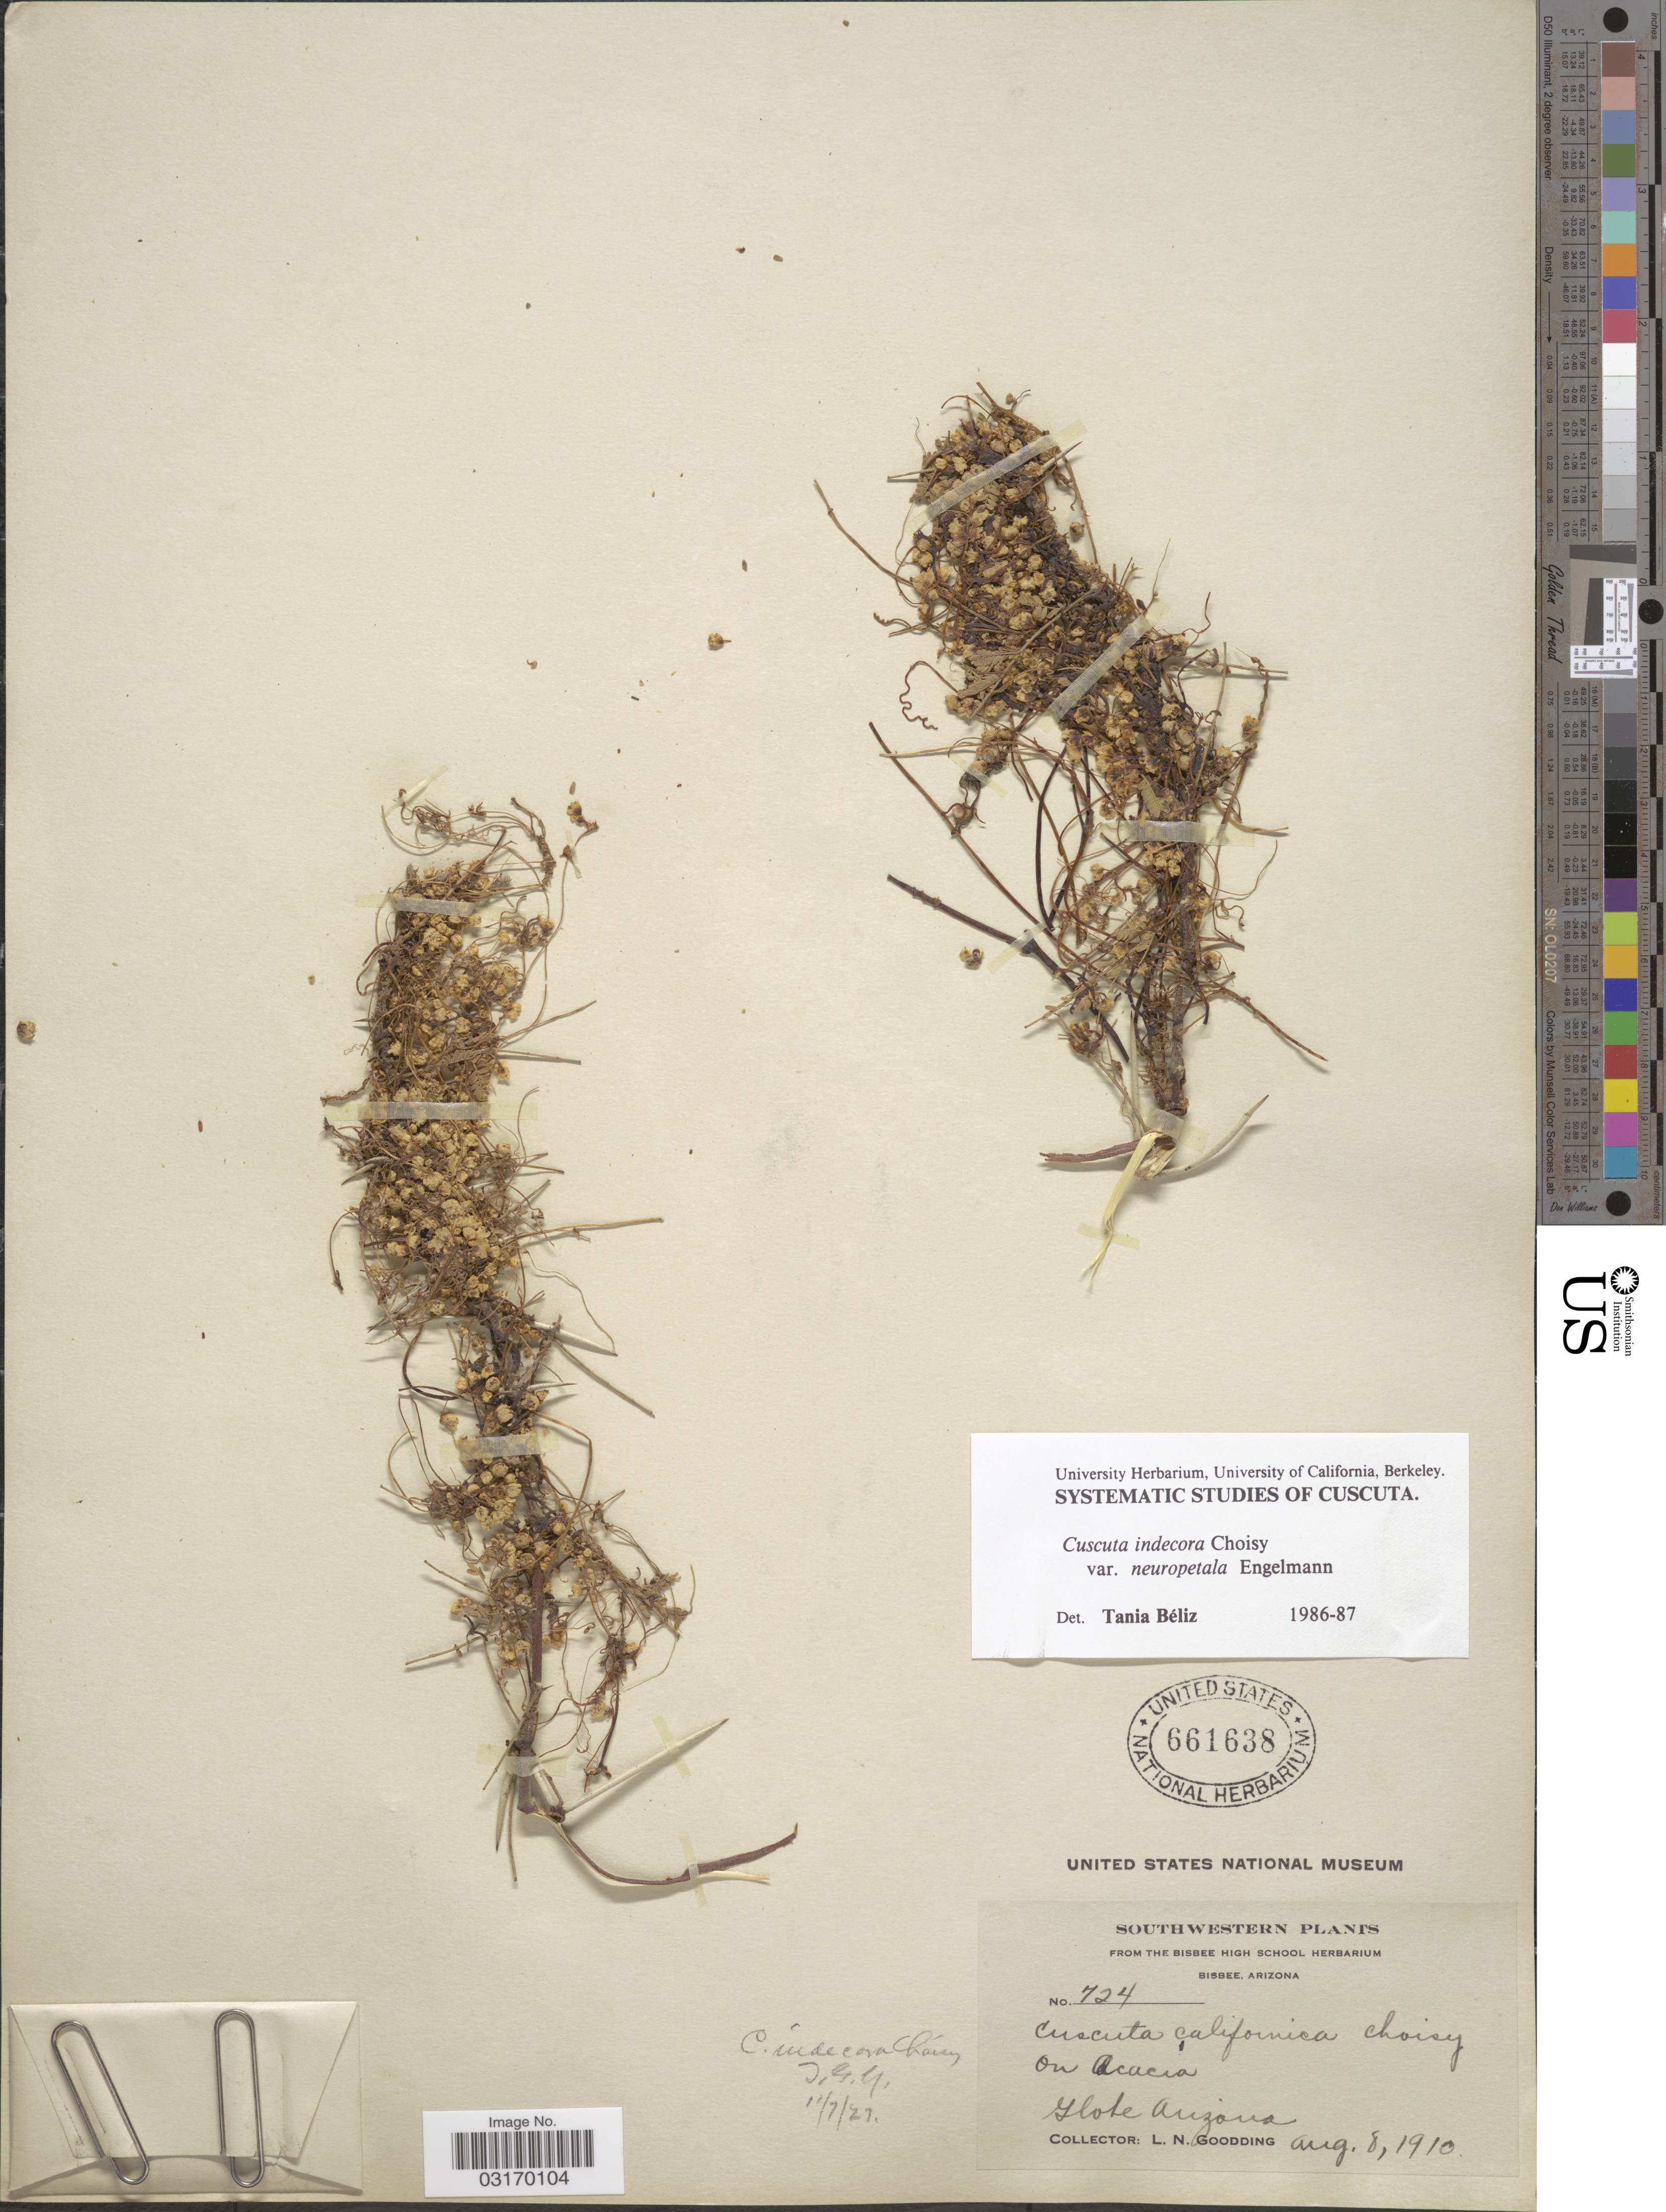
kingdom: Plantae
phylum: Tracheophyta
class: Magnoliopsida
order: Solanales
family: Convolvulaceae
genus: Cuscuta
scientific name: Cuscuta indecora var. neuropetala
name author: (Engelm.) Hitchc.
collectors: L. N. Goodding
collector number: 724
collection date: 1910-08-08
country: United States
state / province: Arizona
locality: Globe Arizona.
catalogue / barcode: US 661638